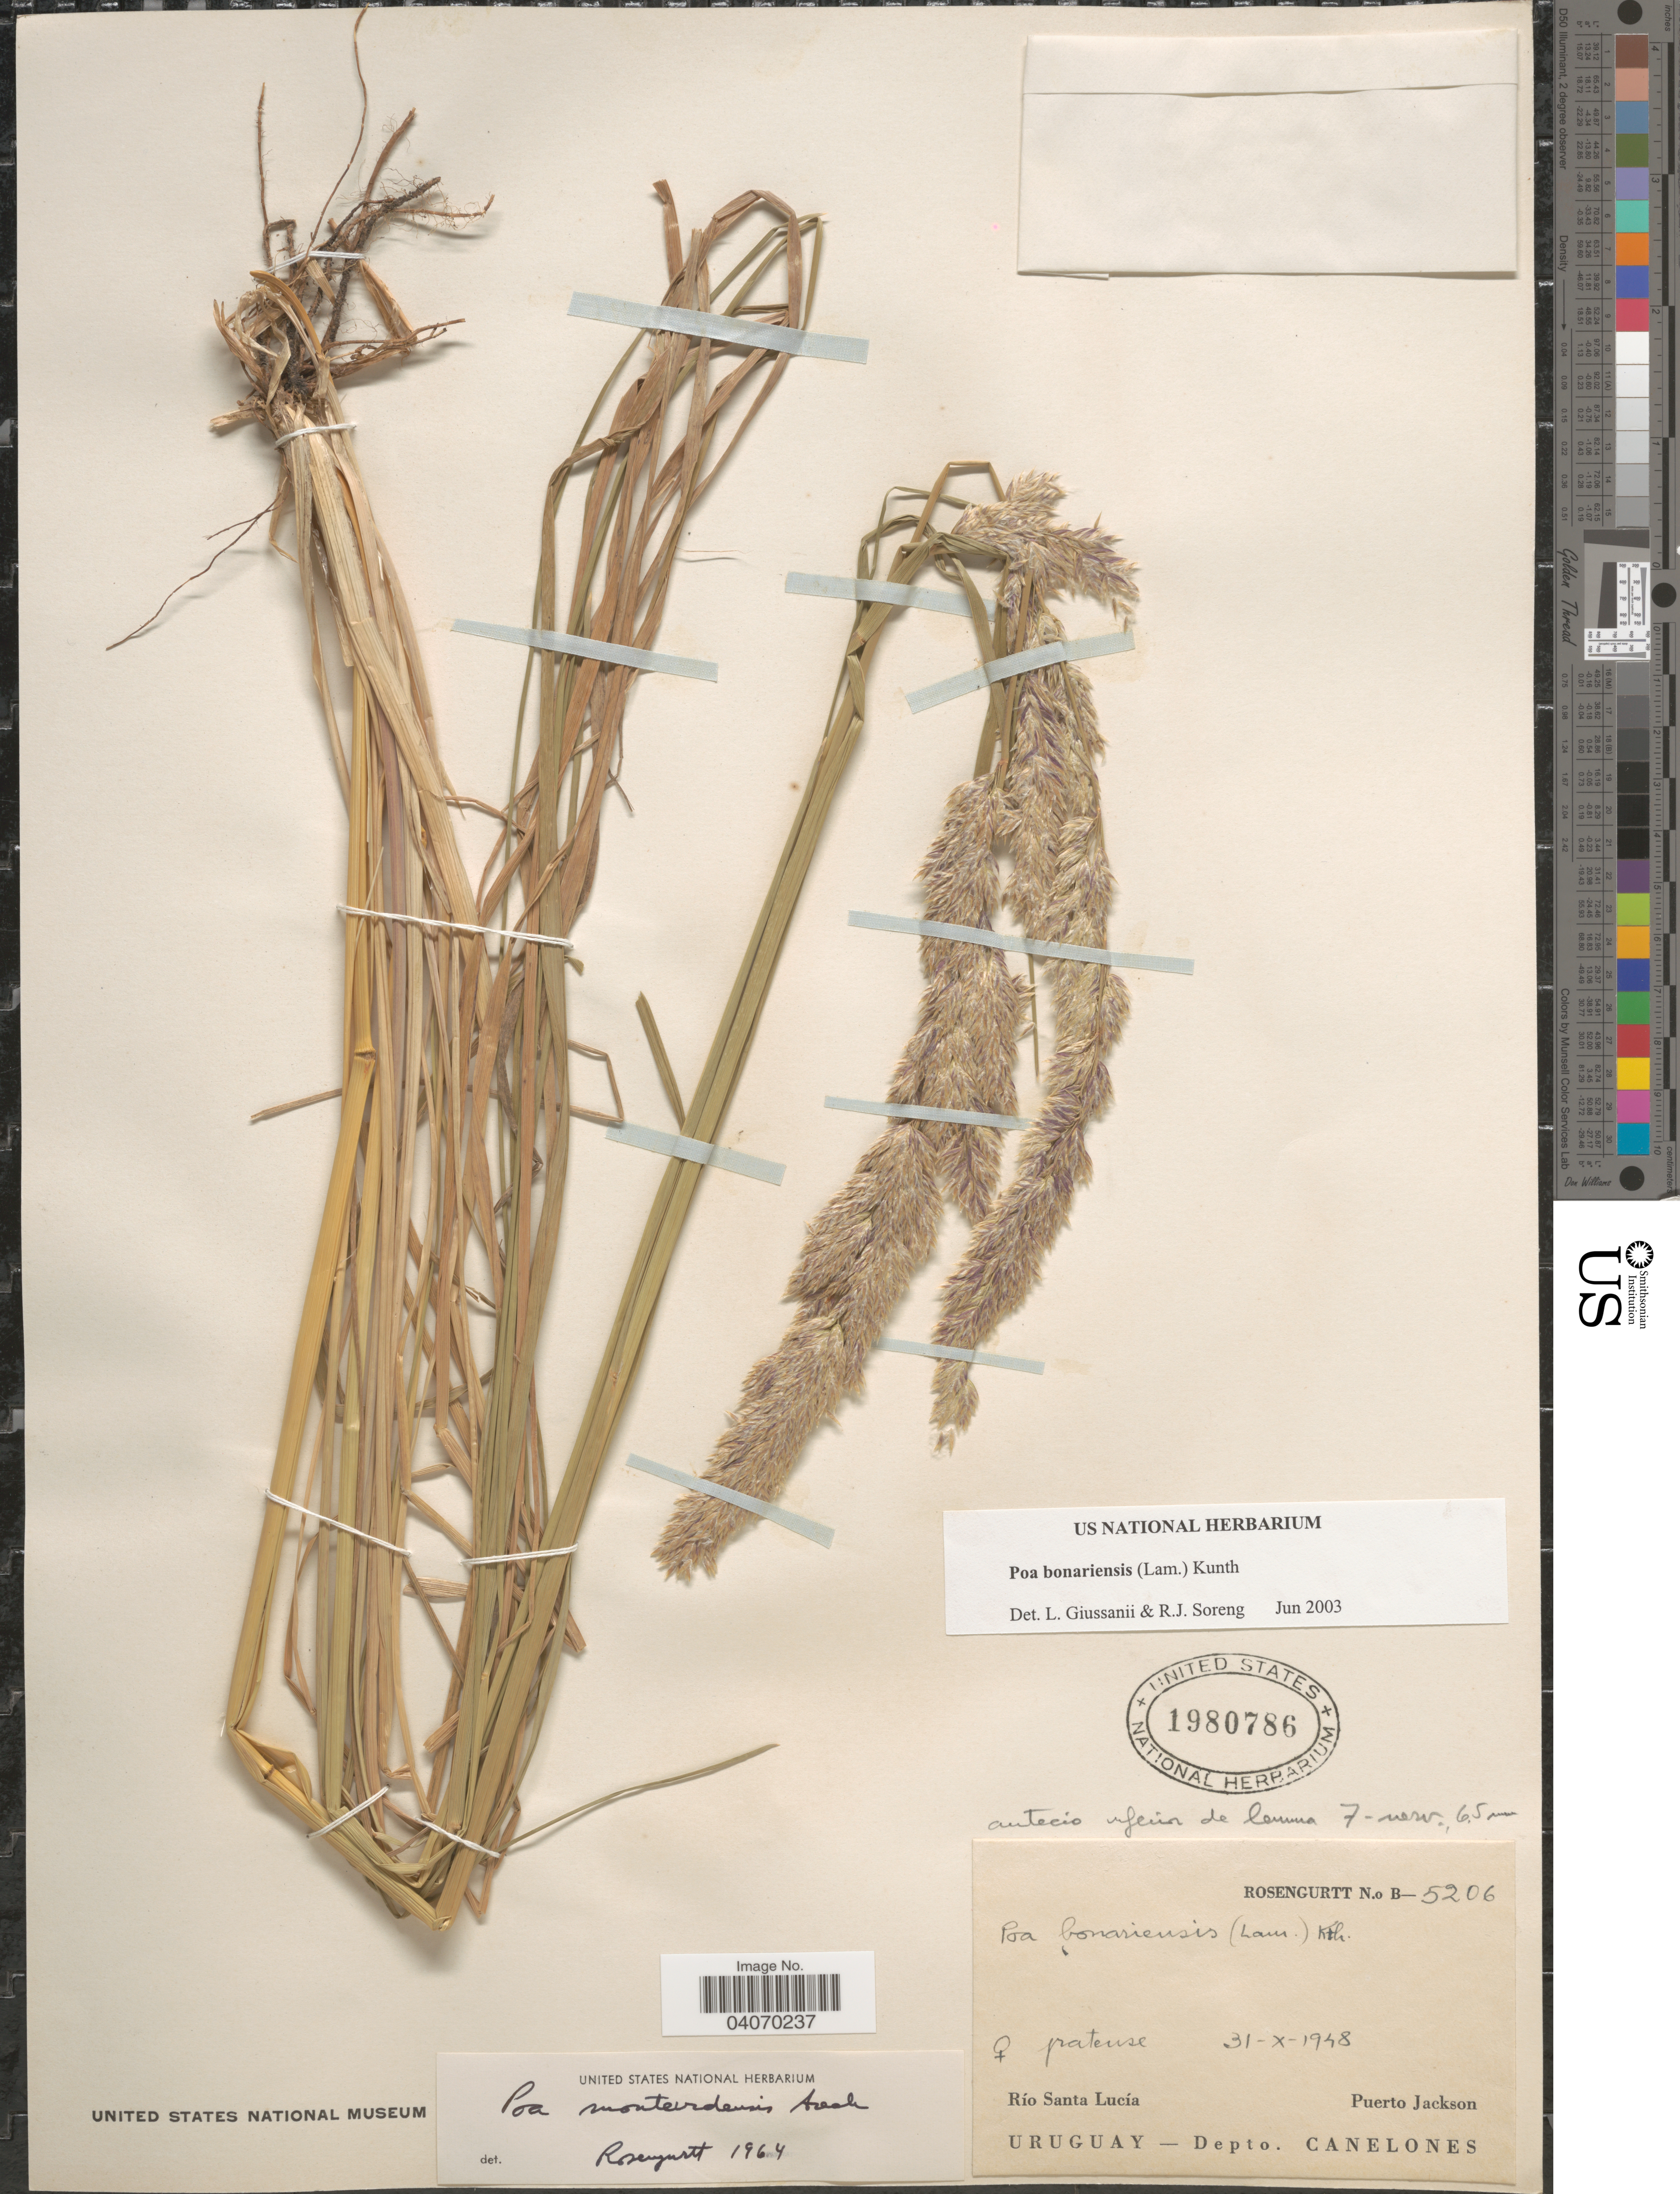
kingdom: Plantae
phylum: Tracheophyta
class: Liliopsida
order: Poales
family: Poaceae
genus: Poa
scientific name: Poa bonariensis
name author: (Lam.) Kunth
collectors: Rosengurtt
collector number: B-5206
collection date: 1948-10-31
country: Uruguay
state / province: Canelones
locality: Río Santa Lucía. Puerto Jackson. Depto. Canelones.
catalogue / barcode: US 1980786